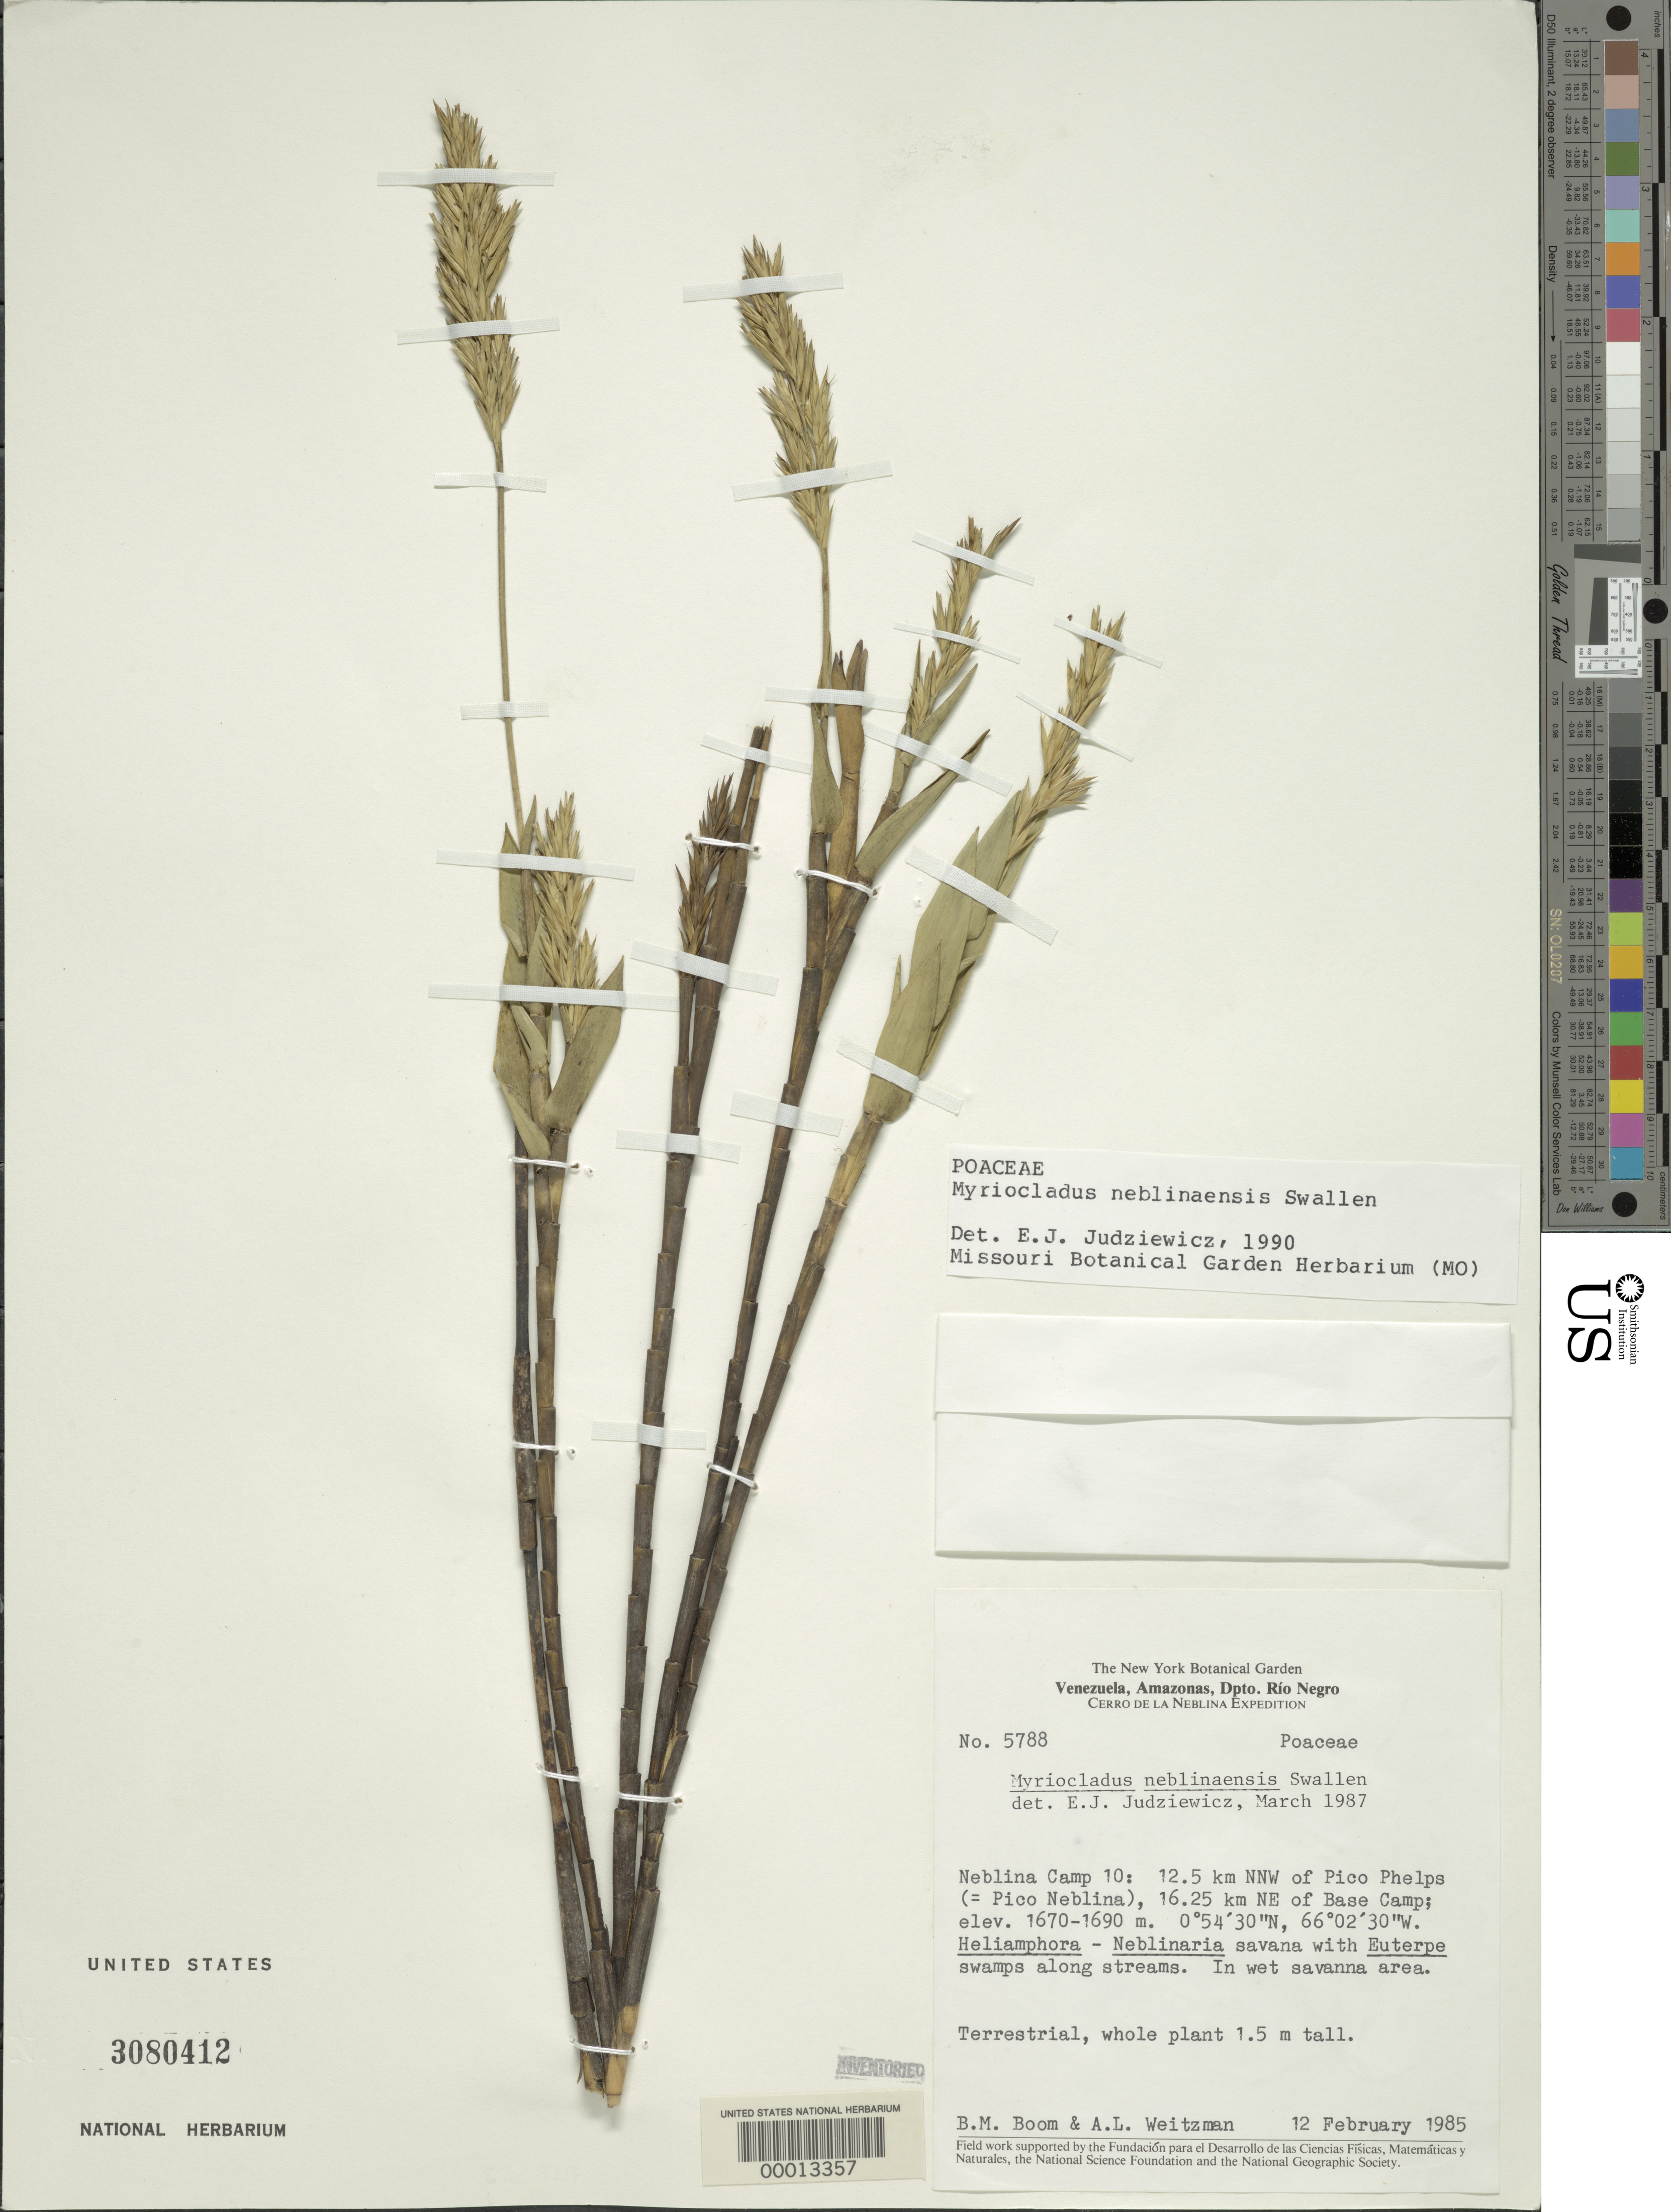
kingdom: Plantae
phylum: Tracheophyta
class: Liliopsida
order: Poales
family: Poaceae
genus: Myriocladus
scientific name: Myriocladus neblinaensis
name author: Swallen in Maguire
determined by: Judziewicz, E. J.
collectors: B. M. Boom & A. L. Weitzman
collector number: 5788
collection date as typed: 12 Feb 1985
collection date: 1985-02-12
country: Venezuela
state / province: Amazonas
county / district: Rio Negro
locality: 12.5 km nnw of pico phelps, 16.25 km ne of base camp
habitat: Wet savanna area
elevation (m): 1670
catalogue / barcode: US 3080412